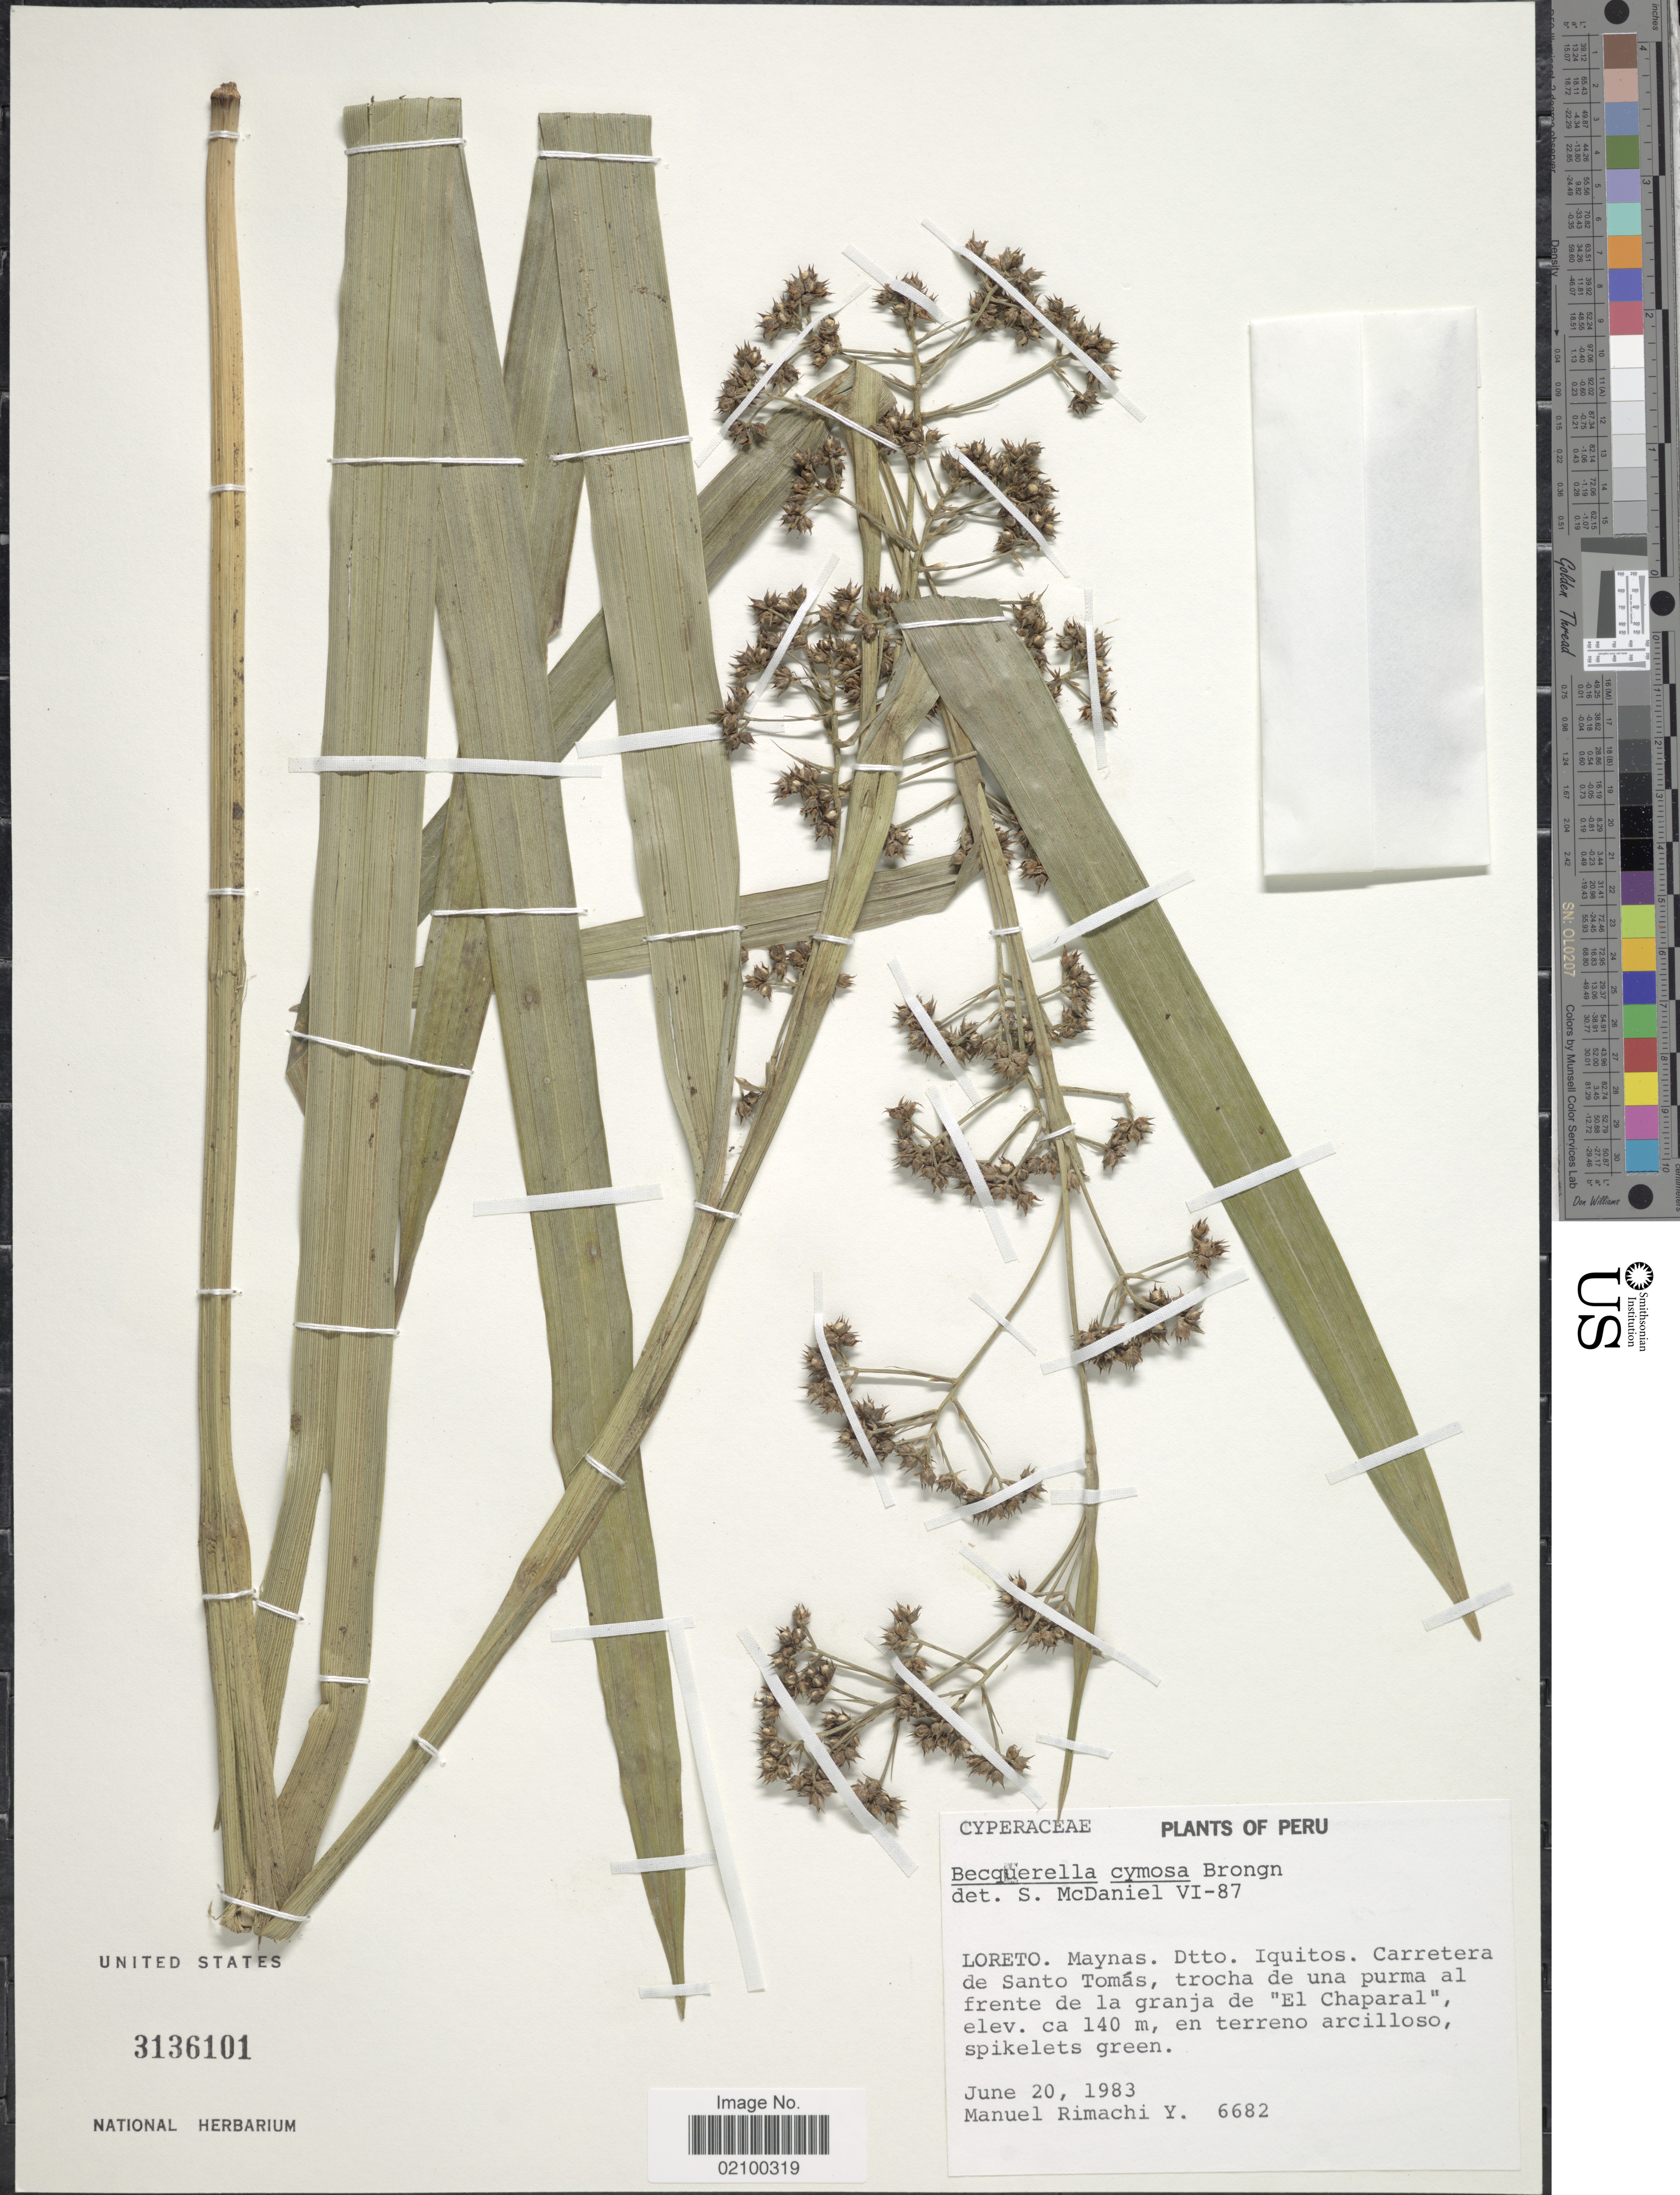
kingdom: Plantae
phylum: Tracheophyta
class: Liliopsida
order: Poales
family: Cyperaceae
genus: Becquerelia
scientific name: Becquerelia cymosa subsp. cymosa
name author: Brongn.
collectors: M. Rimachi Y.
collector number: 6682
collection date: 1983-06-20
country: Peru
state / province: Loreto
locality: Maynas. Dtto. Iquitos. Carretera de Santo Tomas, trocha de una purma al frente de la granja de "El Chaparal"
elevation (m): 140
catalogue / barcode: US 3136101